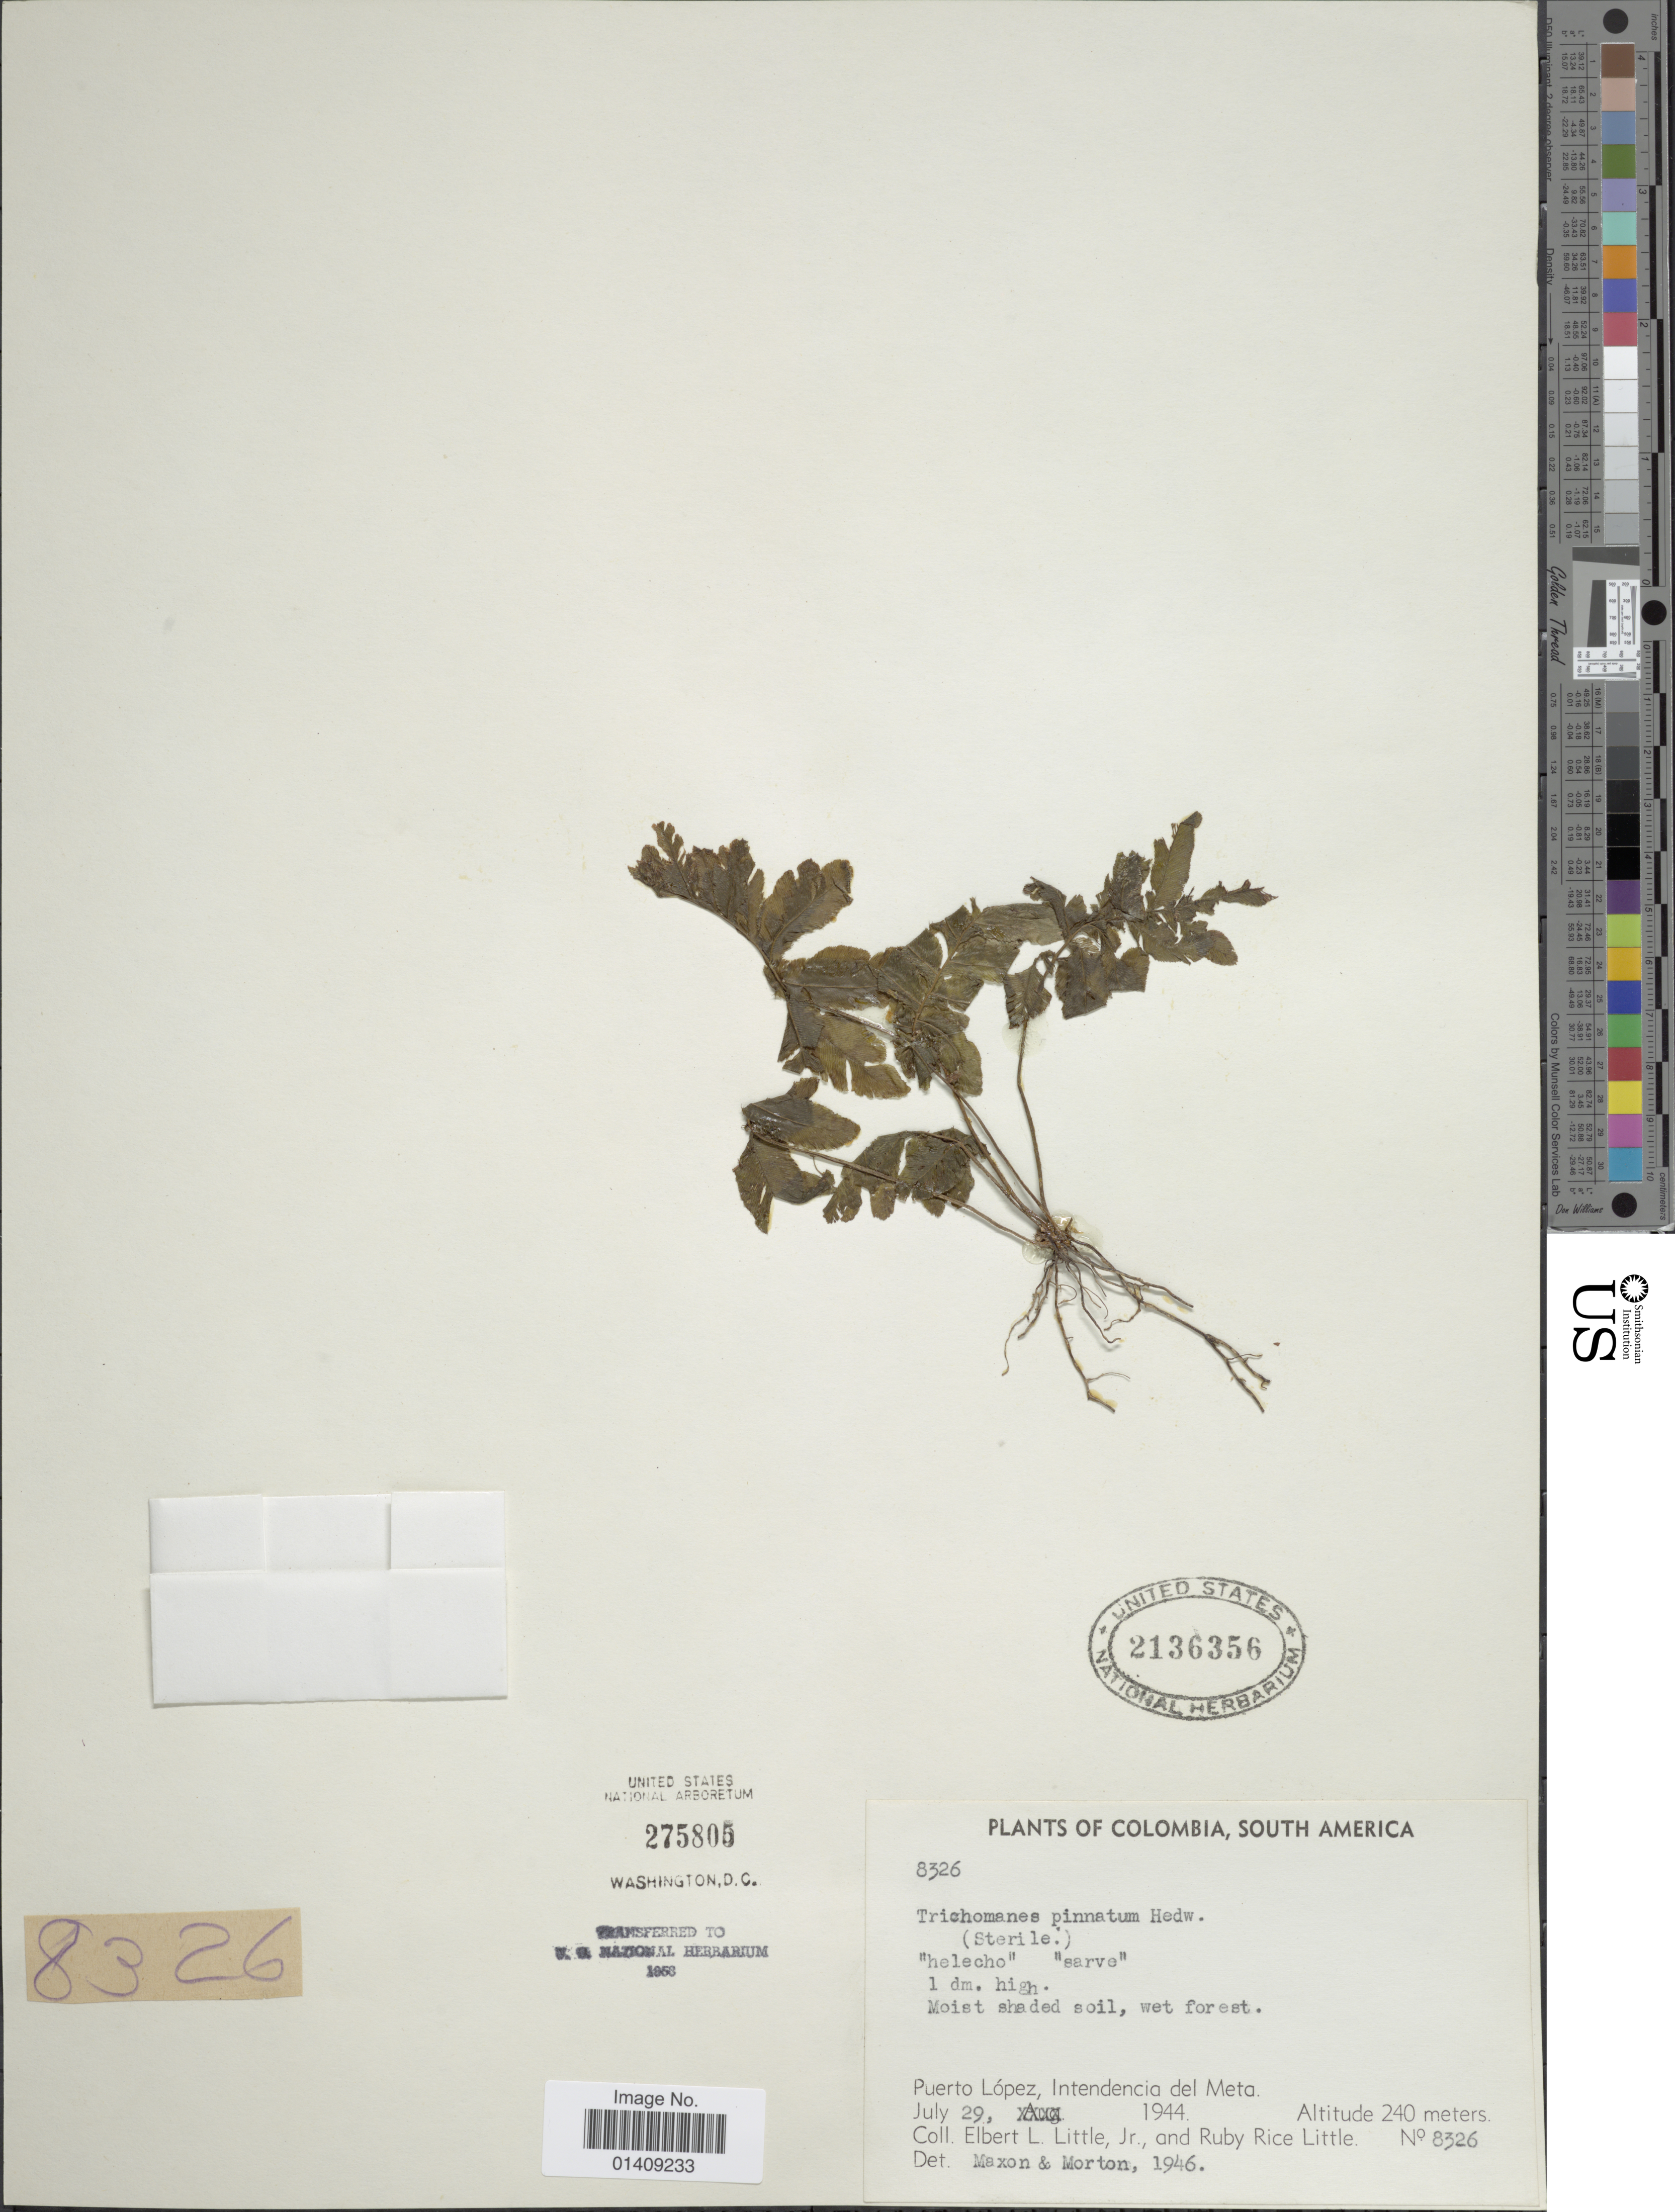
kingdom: Plantae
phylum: Tracheophyta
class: Polypodiopsida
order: Hymenophyllales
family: Hymenophyllaceae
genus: Trichomanes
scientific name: Trichomanes pinnatum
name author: Hedw.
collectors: E. L. Little, R. R. Little & R. R. Little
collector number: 8326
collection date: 1944-07-29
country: Colombia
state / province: Meta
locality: Puerto Lopez Intendencia del Meta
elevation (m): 240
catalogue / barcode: US 2136356